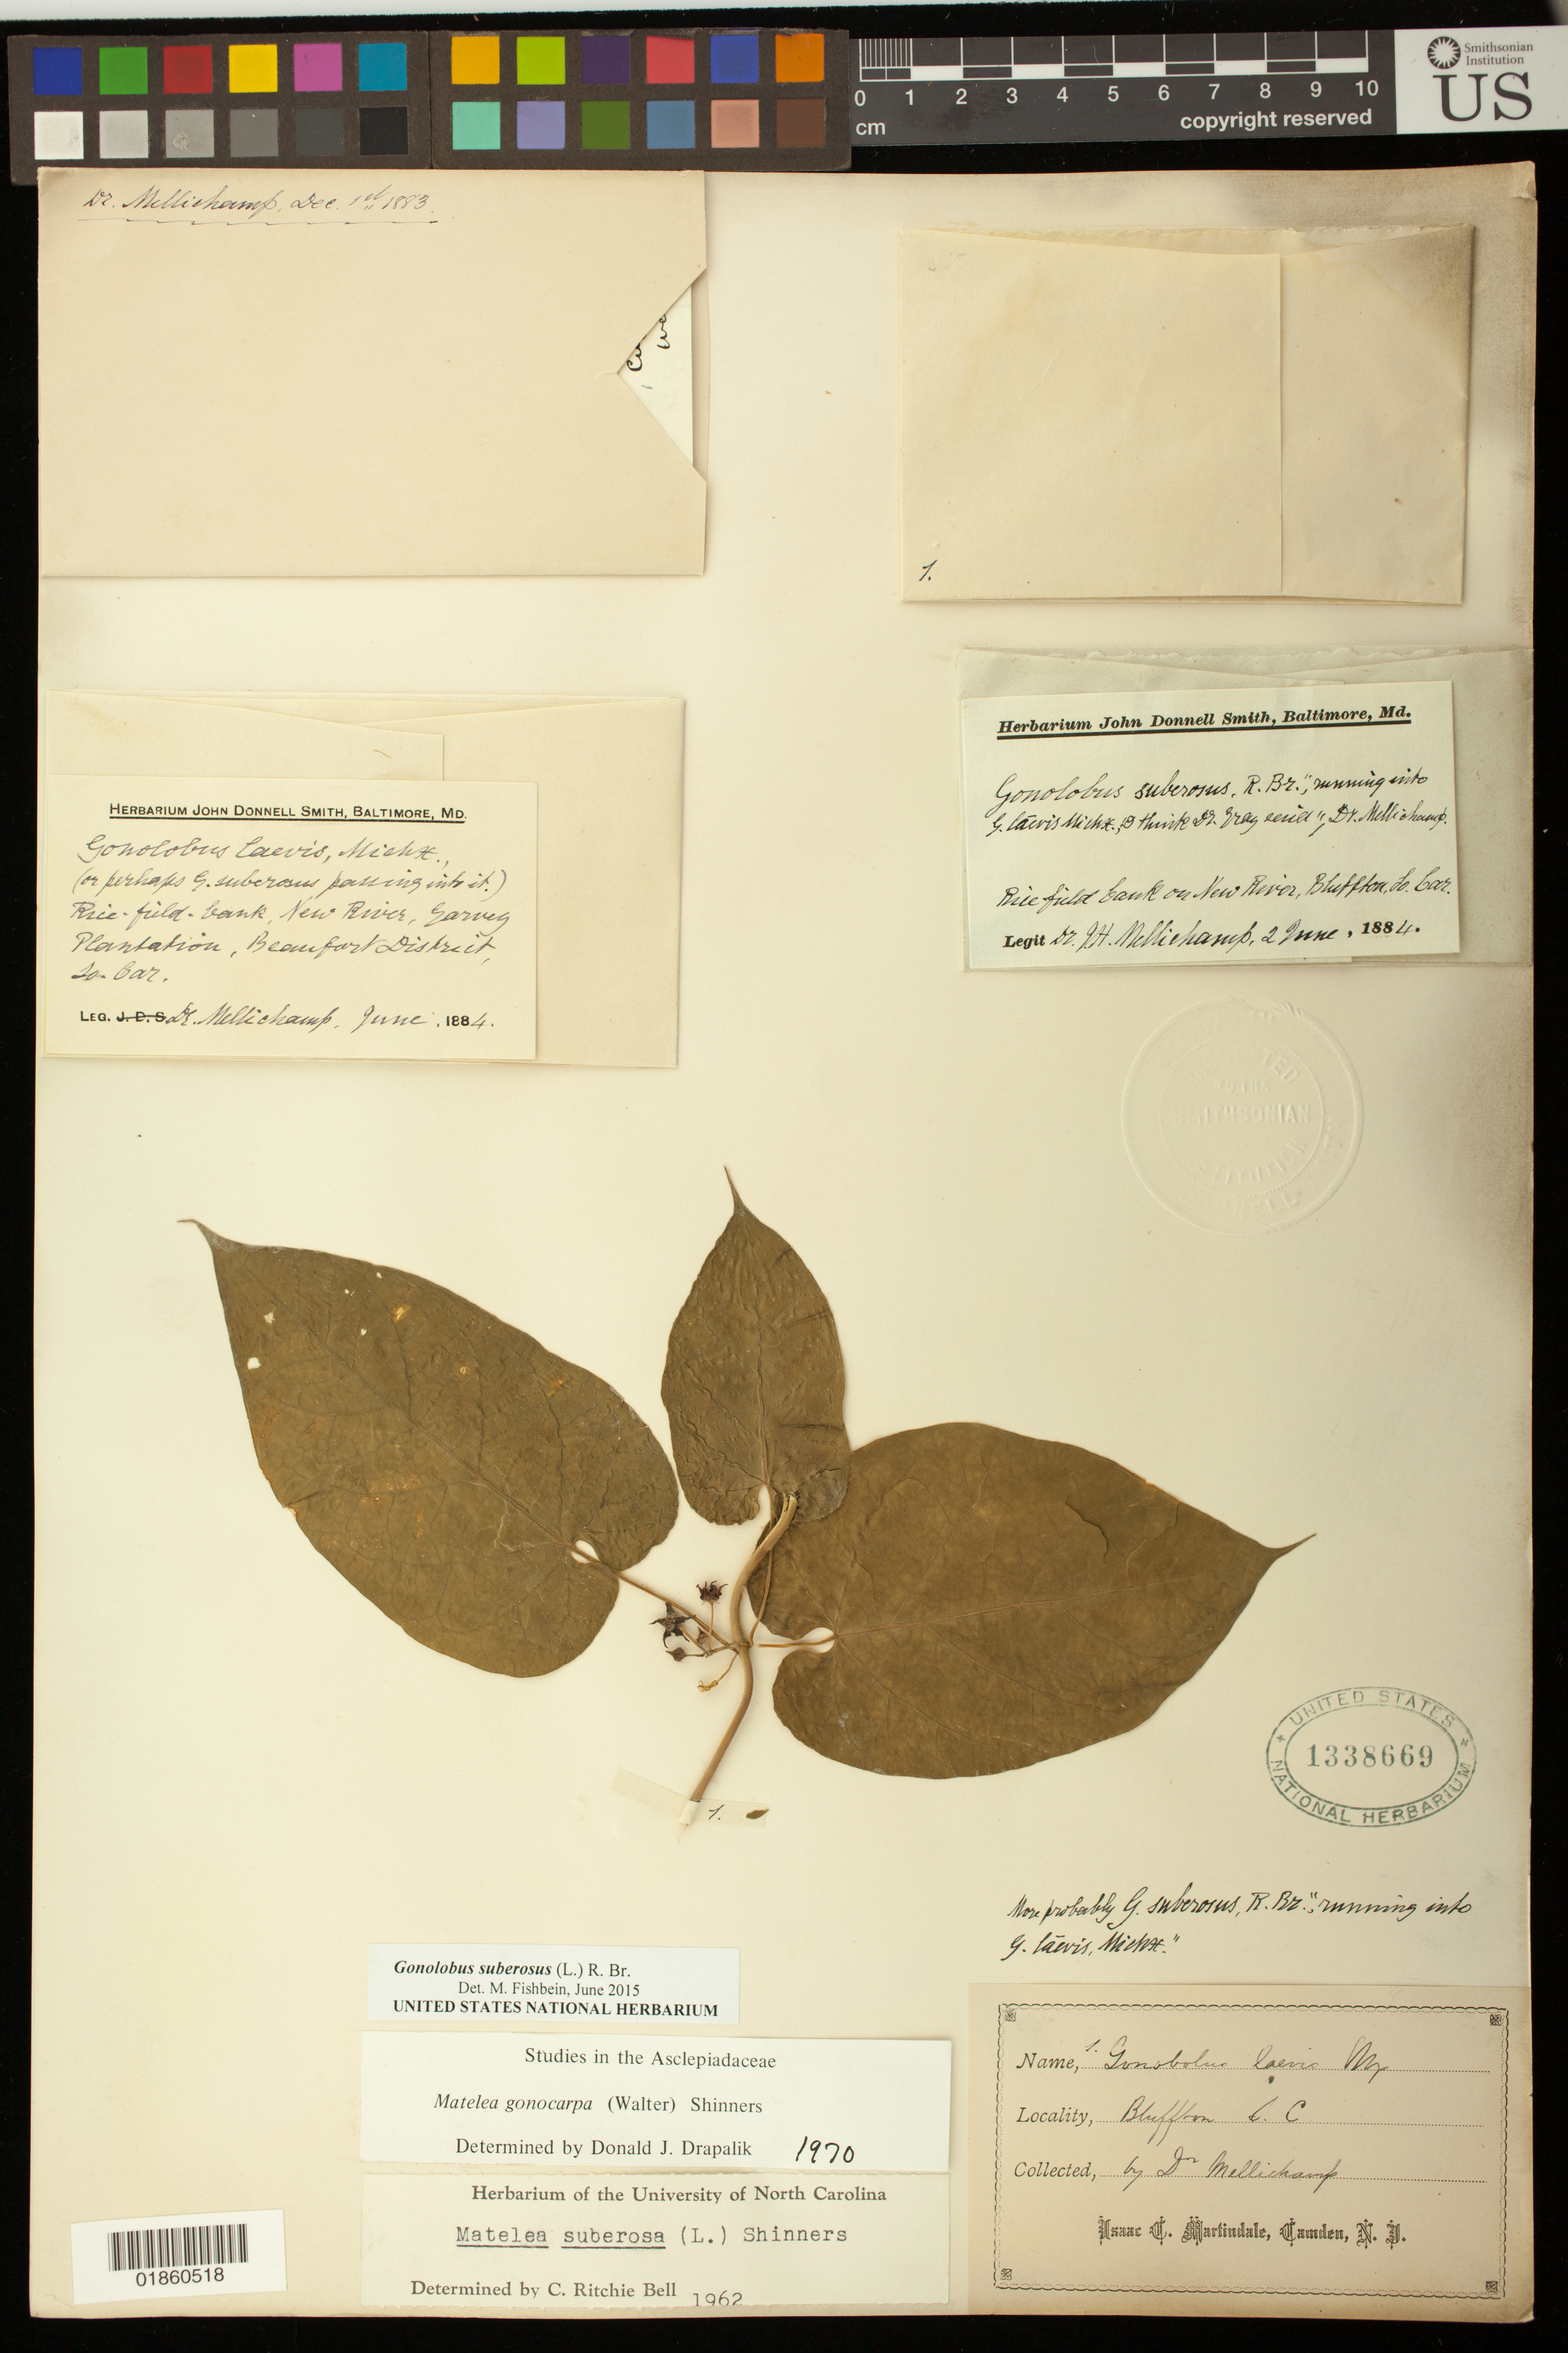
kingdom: Plantae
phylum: Tracheophyta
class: Magnoliopsida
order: Gentianales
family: Apocynaceae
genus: Gonolobus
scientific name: Gonolobus suberosus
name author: (L.) R. Br.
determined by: Fishbein, M.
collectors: J. H. Mellichamp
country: United States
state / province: South Carolina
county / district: Beaufort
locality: Bluffron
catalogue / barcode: US 1338669